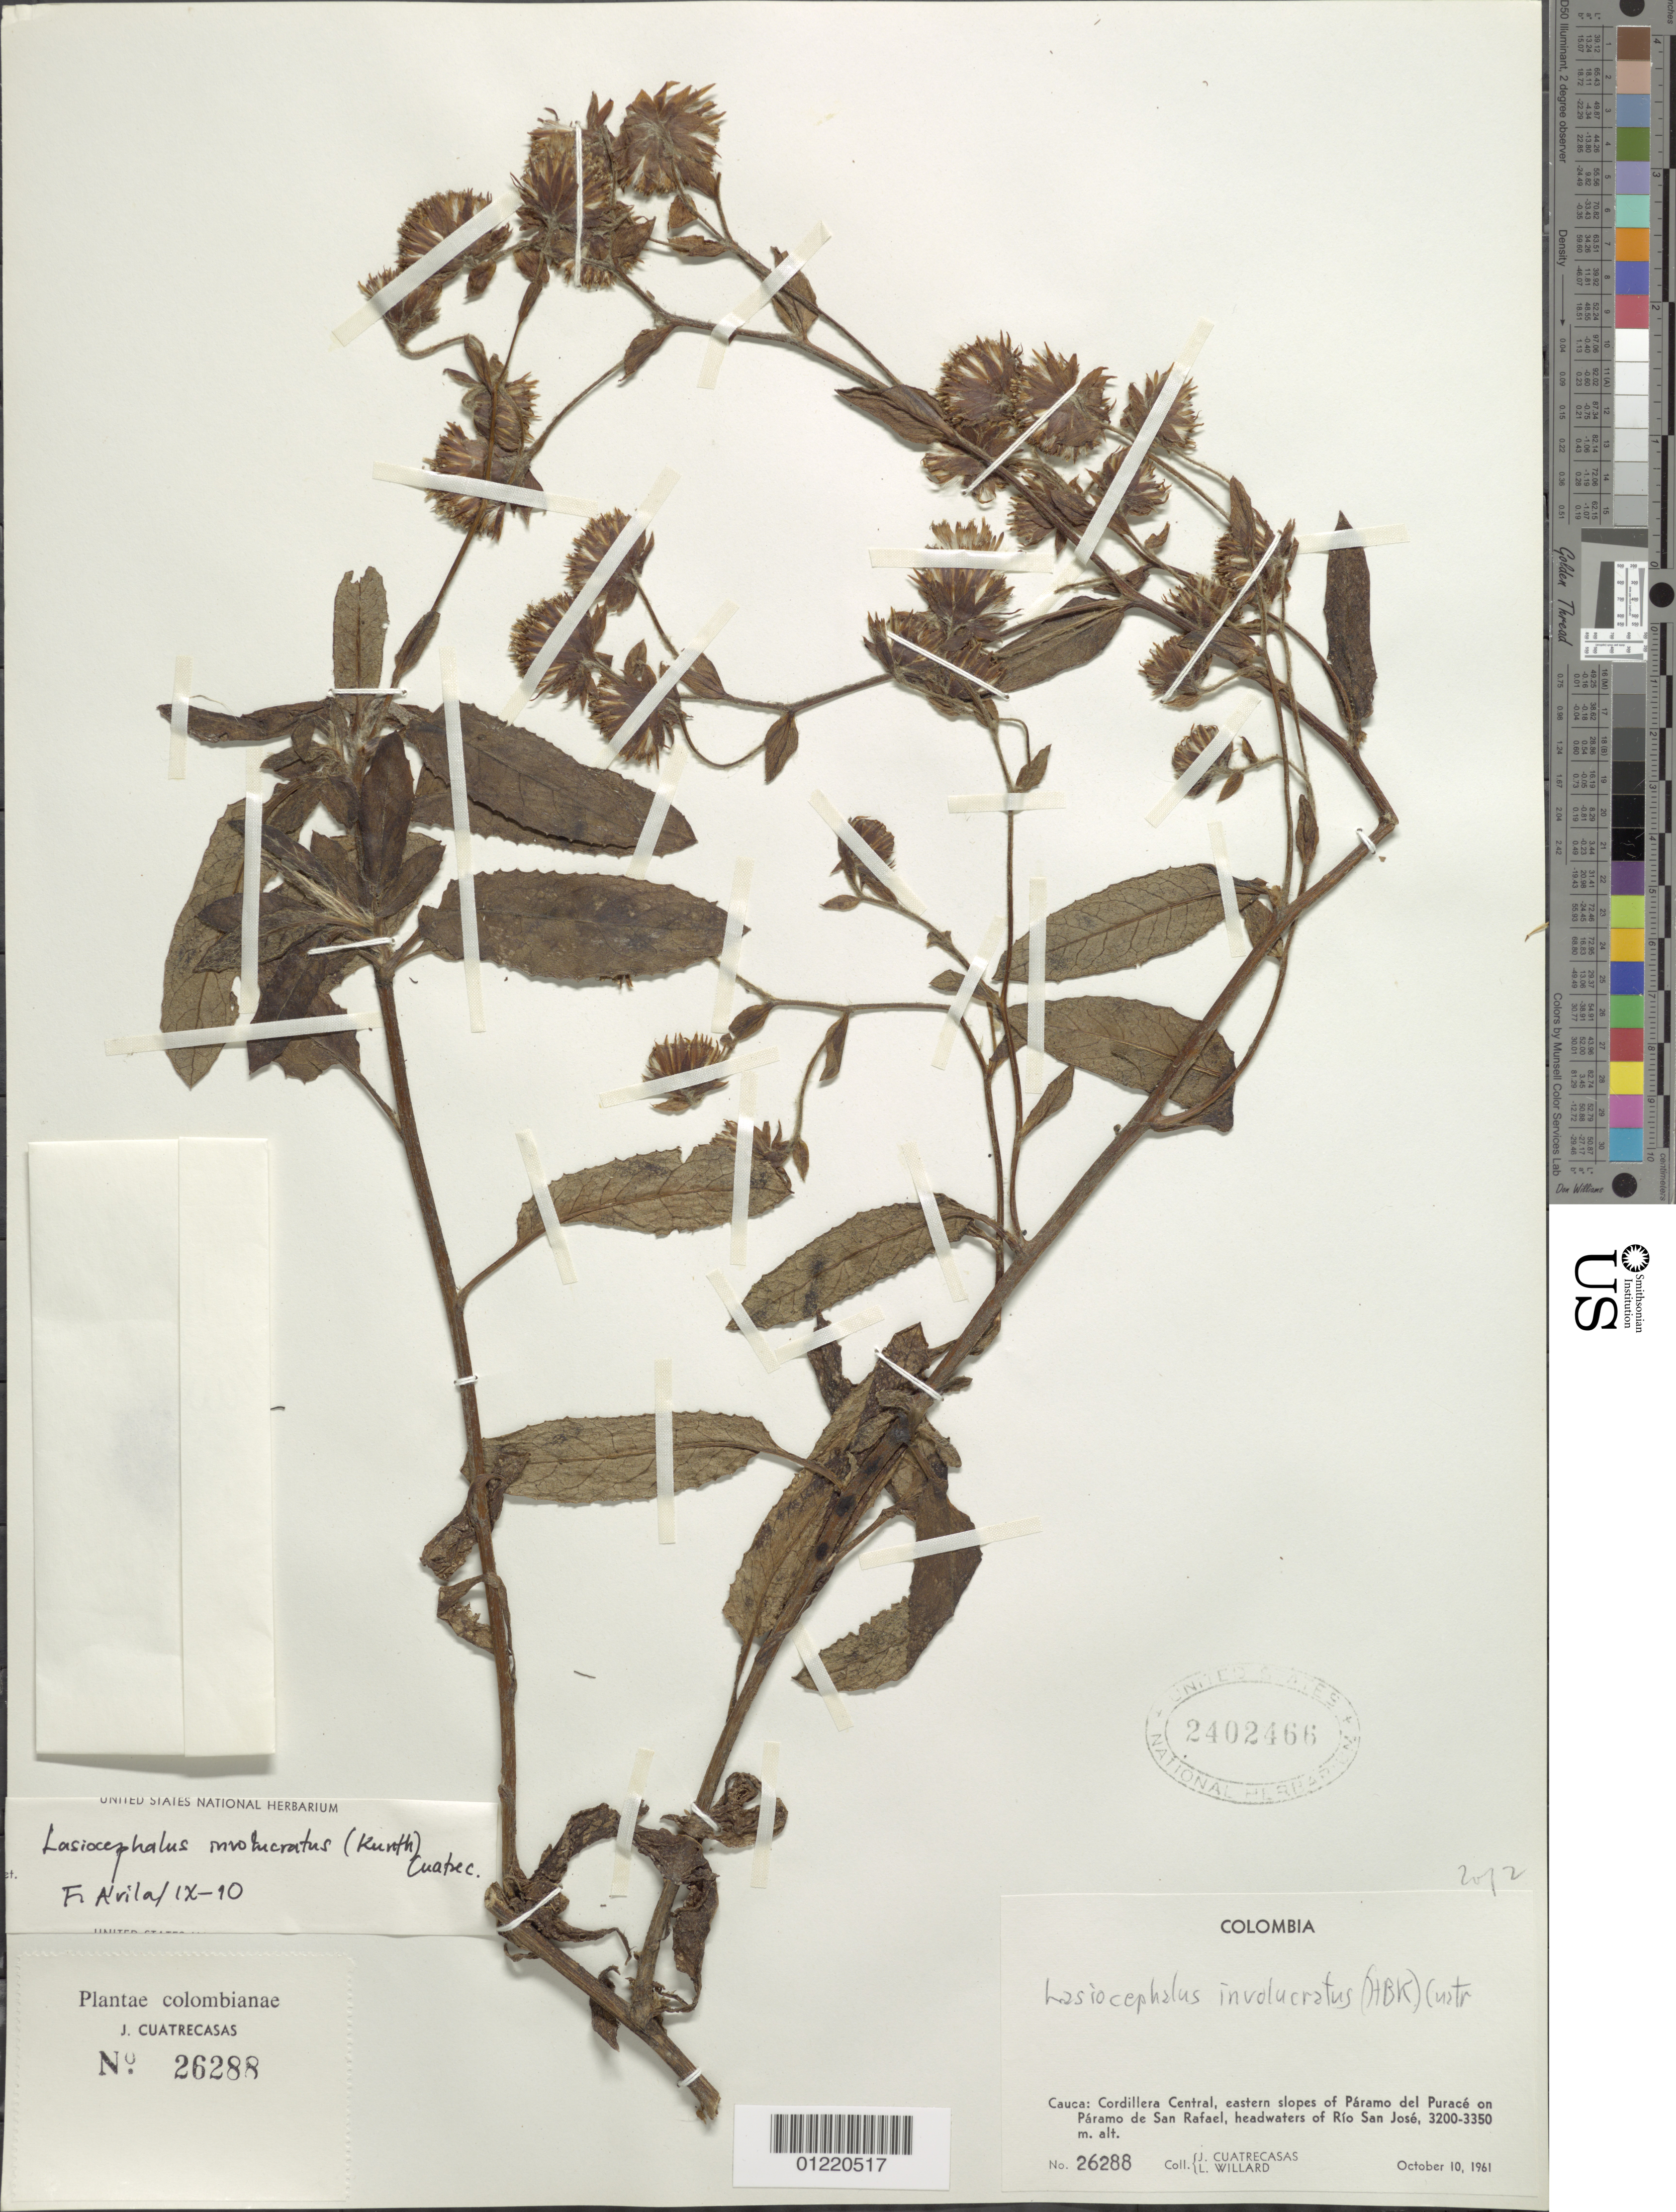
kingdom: Plantae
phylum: Tracheophyta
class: Magnoliopsida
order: Asterales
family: Asteraceae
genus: Senecio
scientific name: Senecio involucratus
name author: (Kunth) DC.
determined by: Salomon, Luciana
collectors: J. Cuatrecasas & J. Willard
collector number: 26288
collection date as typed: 10 Oct 1961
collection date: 1961-10-10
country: Colombia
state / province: Cauca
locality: Cordillera Central, eastern slopes of Páramo del Purace on Páramo de San Rafael, headwaters of Río San José.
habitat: Paramo.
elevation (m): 3200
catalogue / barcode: US 2402466